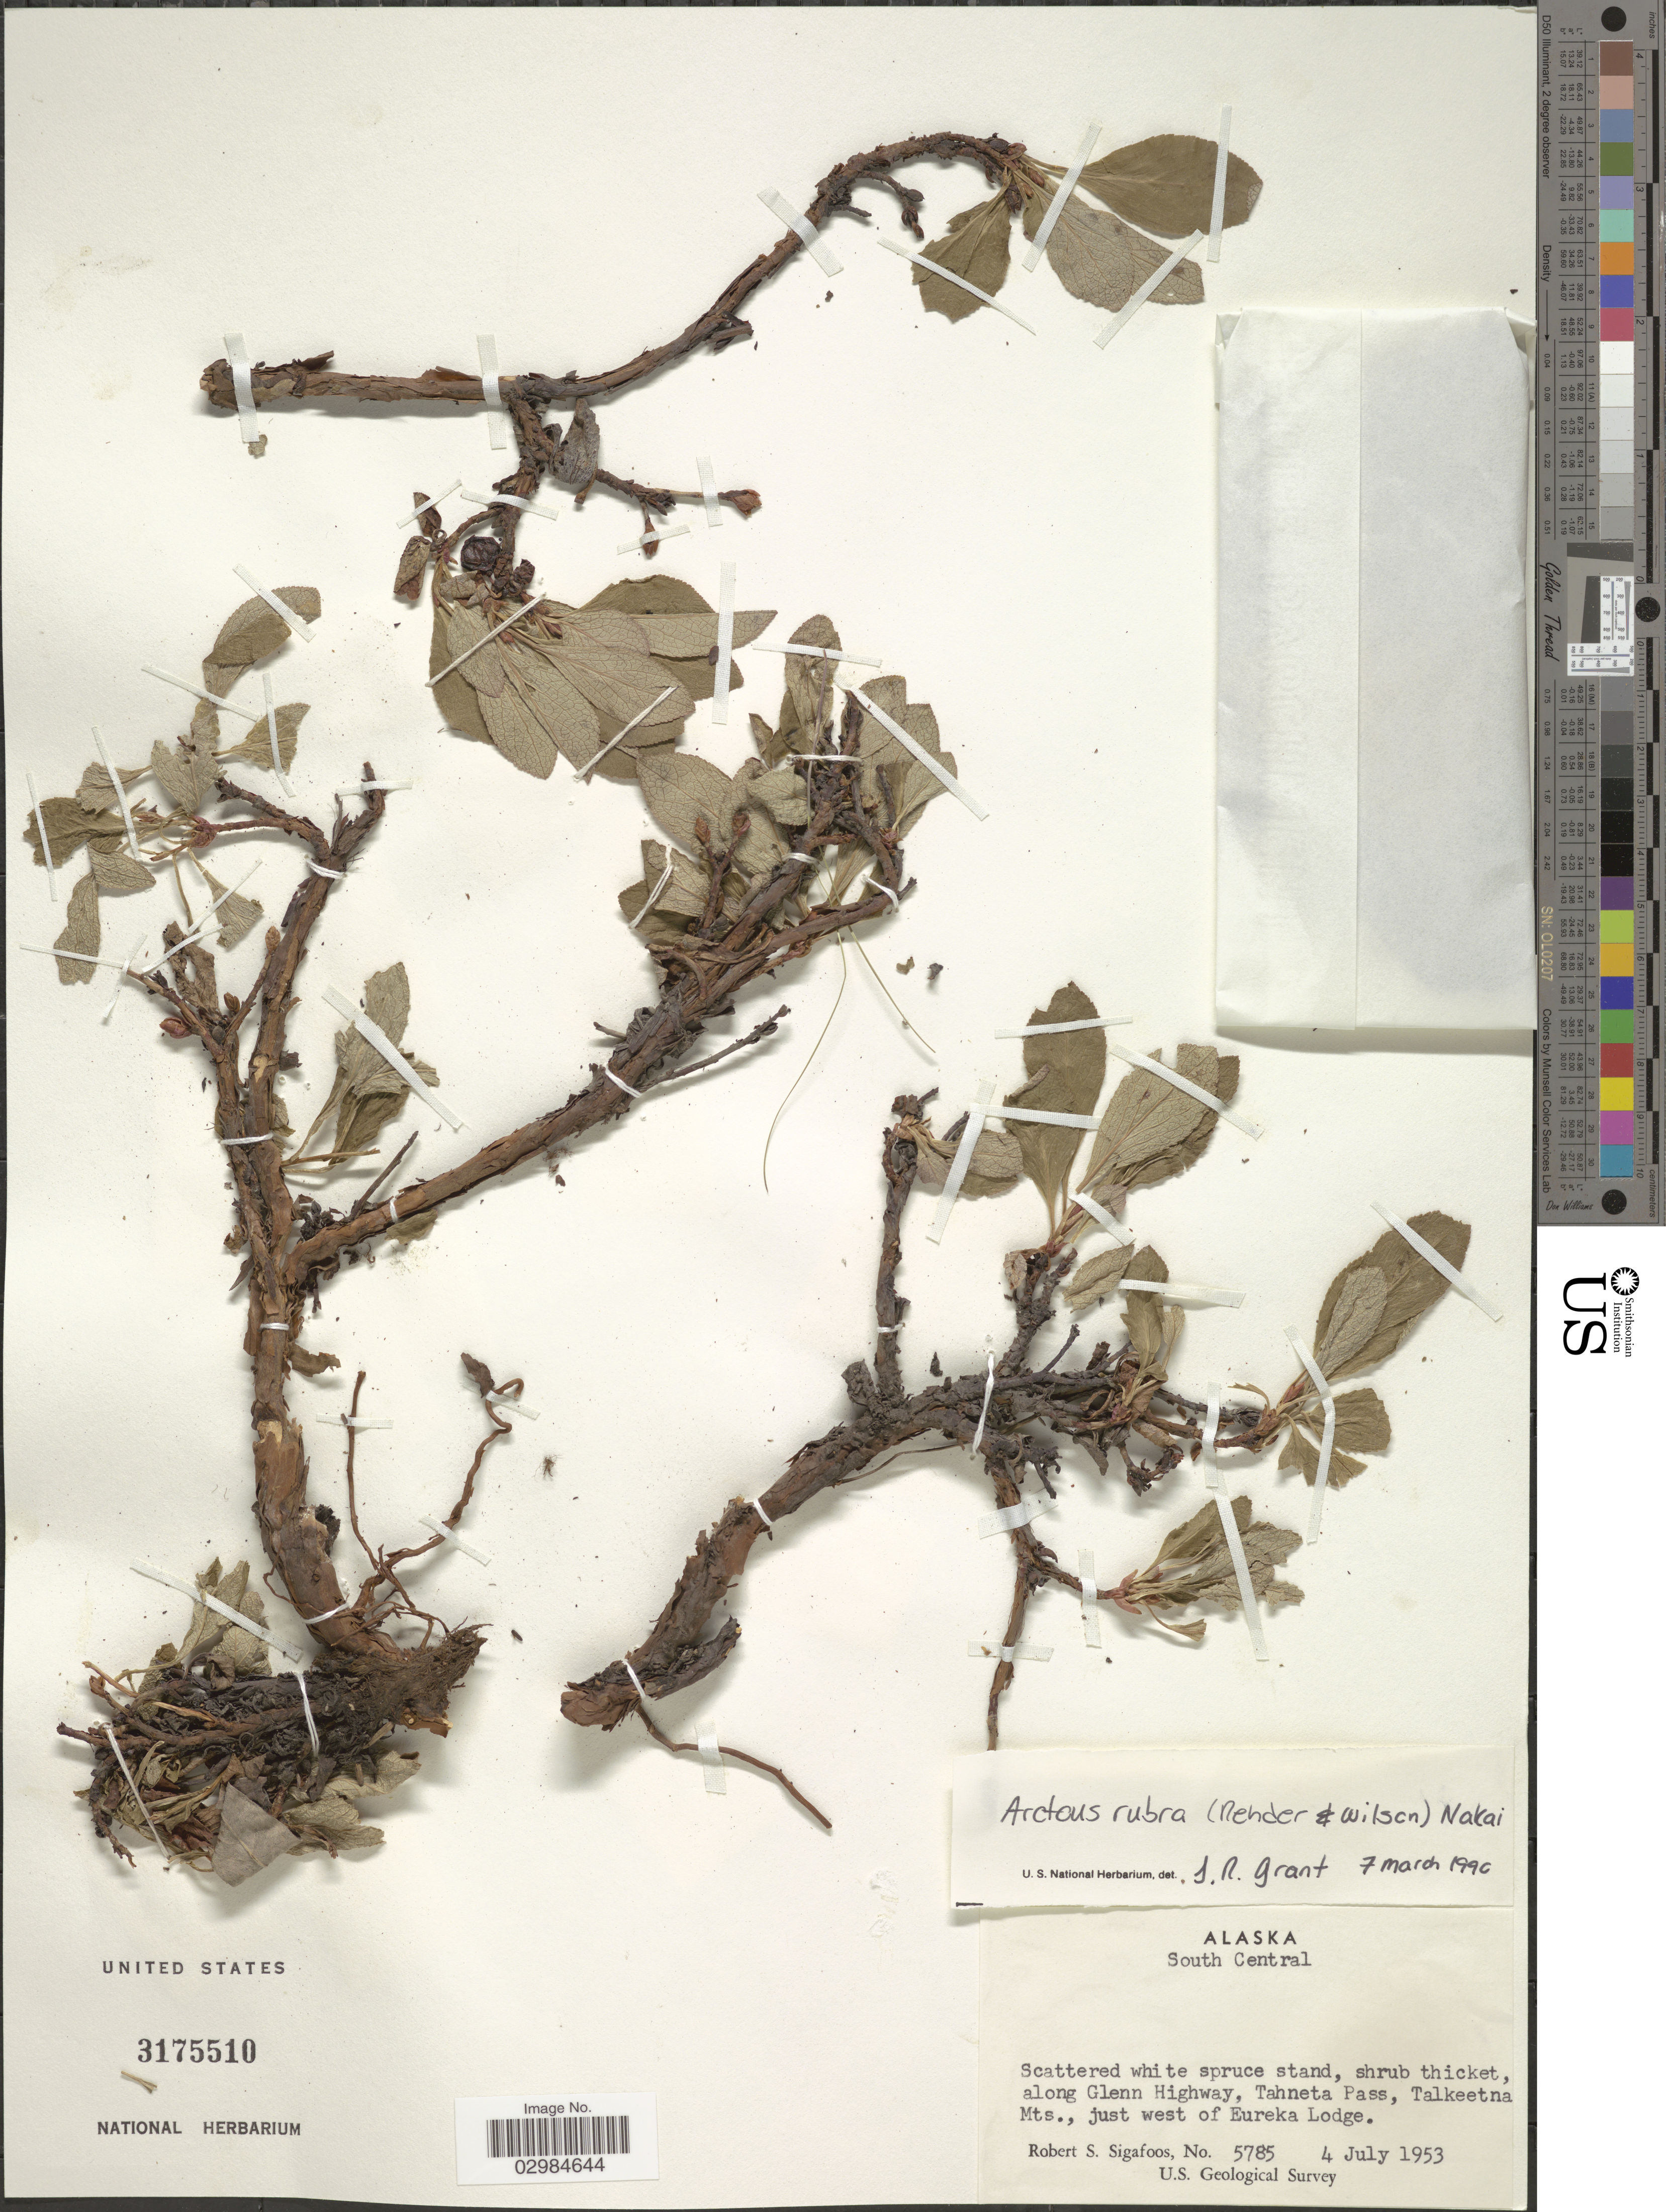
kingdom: Plantae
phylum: Tracheophyta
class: Magnoliopsida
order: Ericales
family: Ericaceae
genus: Arctostaphylos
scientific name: Arctostaphylos rubra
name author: (Rehder & E.H. Wilson) Fernald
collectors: R. Sigafoos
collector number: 5785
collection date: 1953-07-04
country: United States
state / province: Alaska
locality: South Central. Along Glenn Highway, Tahneta Pass, Talkeetna Mts., just west of Eureka Lodge.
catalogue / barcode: US 3175510